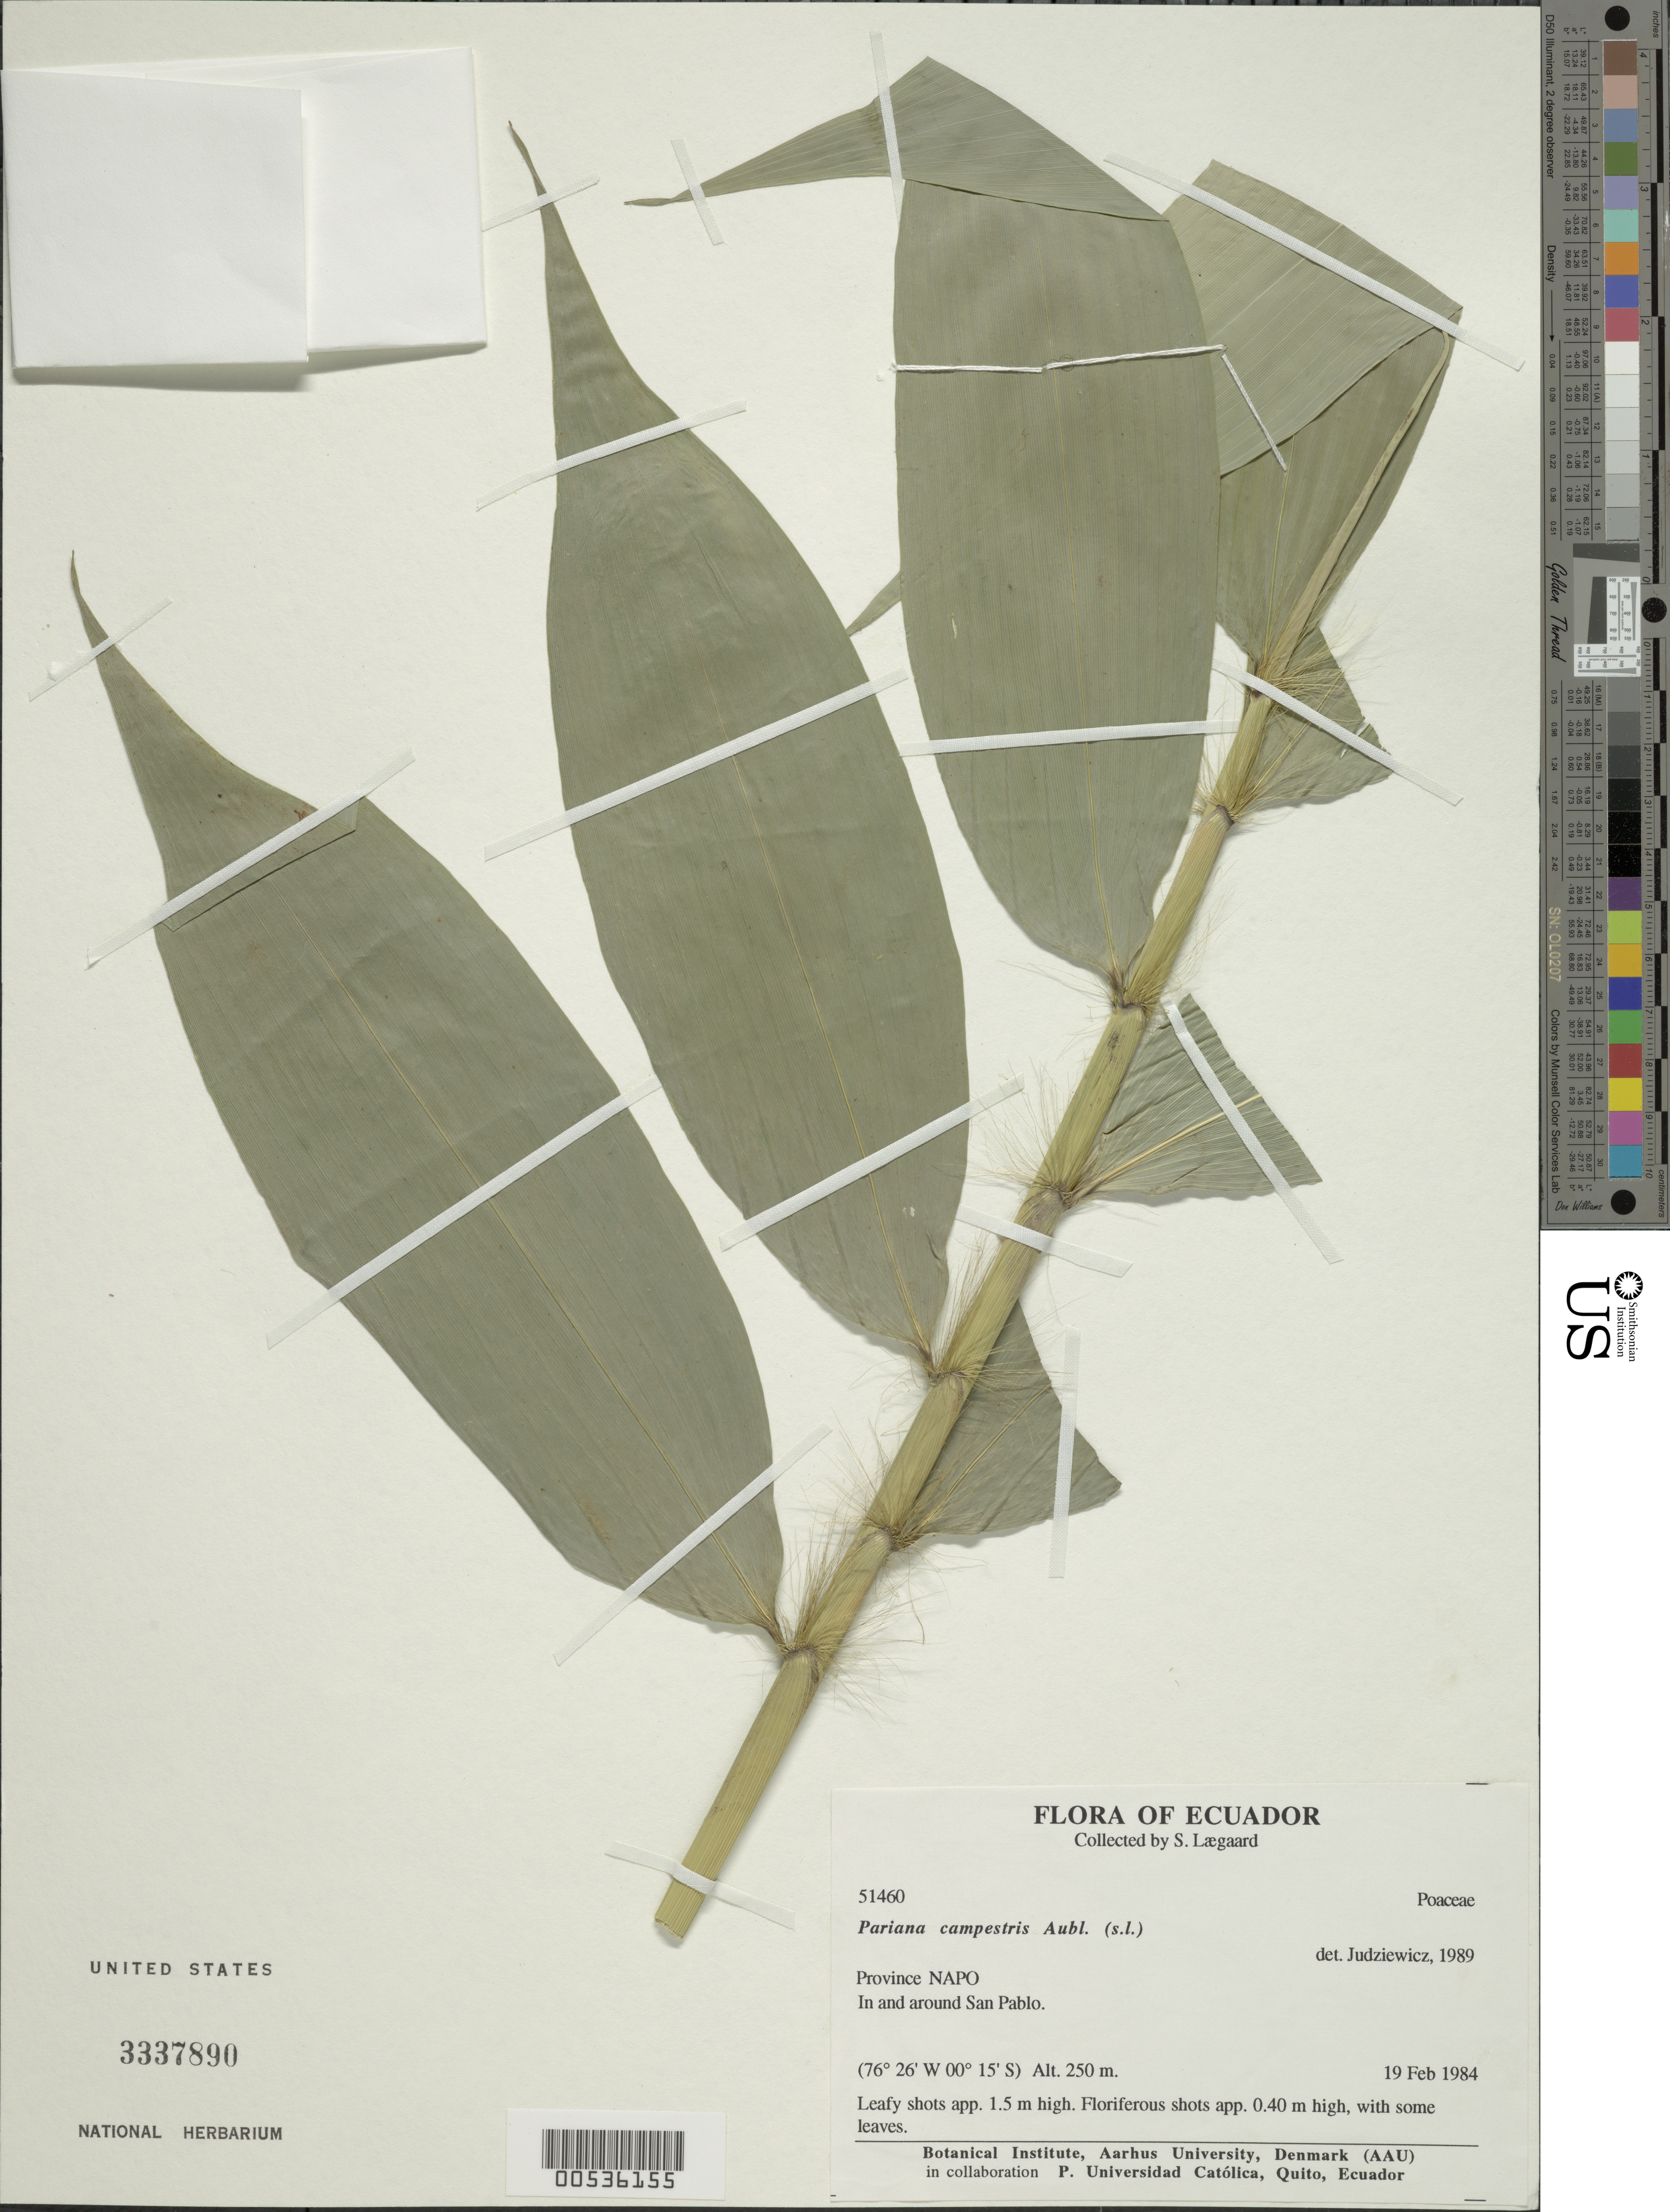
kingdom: Plantae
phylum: Tracheophyta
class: Liliopsida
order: Poales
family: Poaceae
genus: Pariana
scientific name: Pariana campestris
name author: Aubl.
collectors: S. Lægaard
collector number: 51460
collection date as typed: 19 Feb 1984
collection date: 1984-02-19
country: Ecuador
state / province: Napo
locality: San Pablo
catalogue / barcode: US 3337890